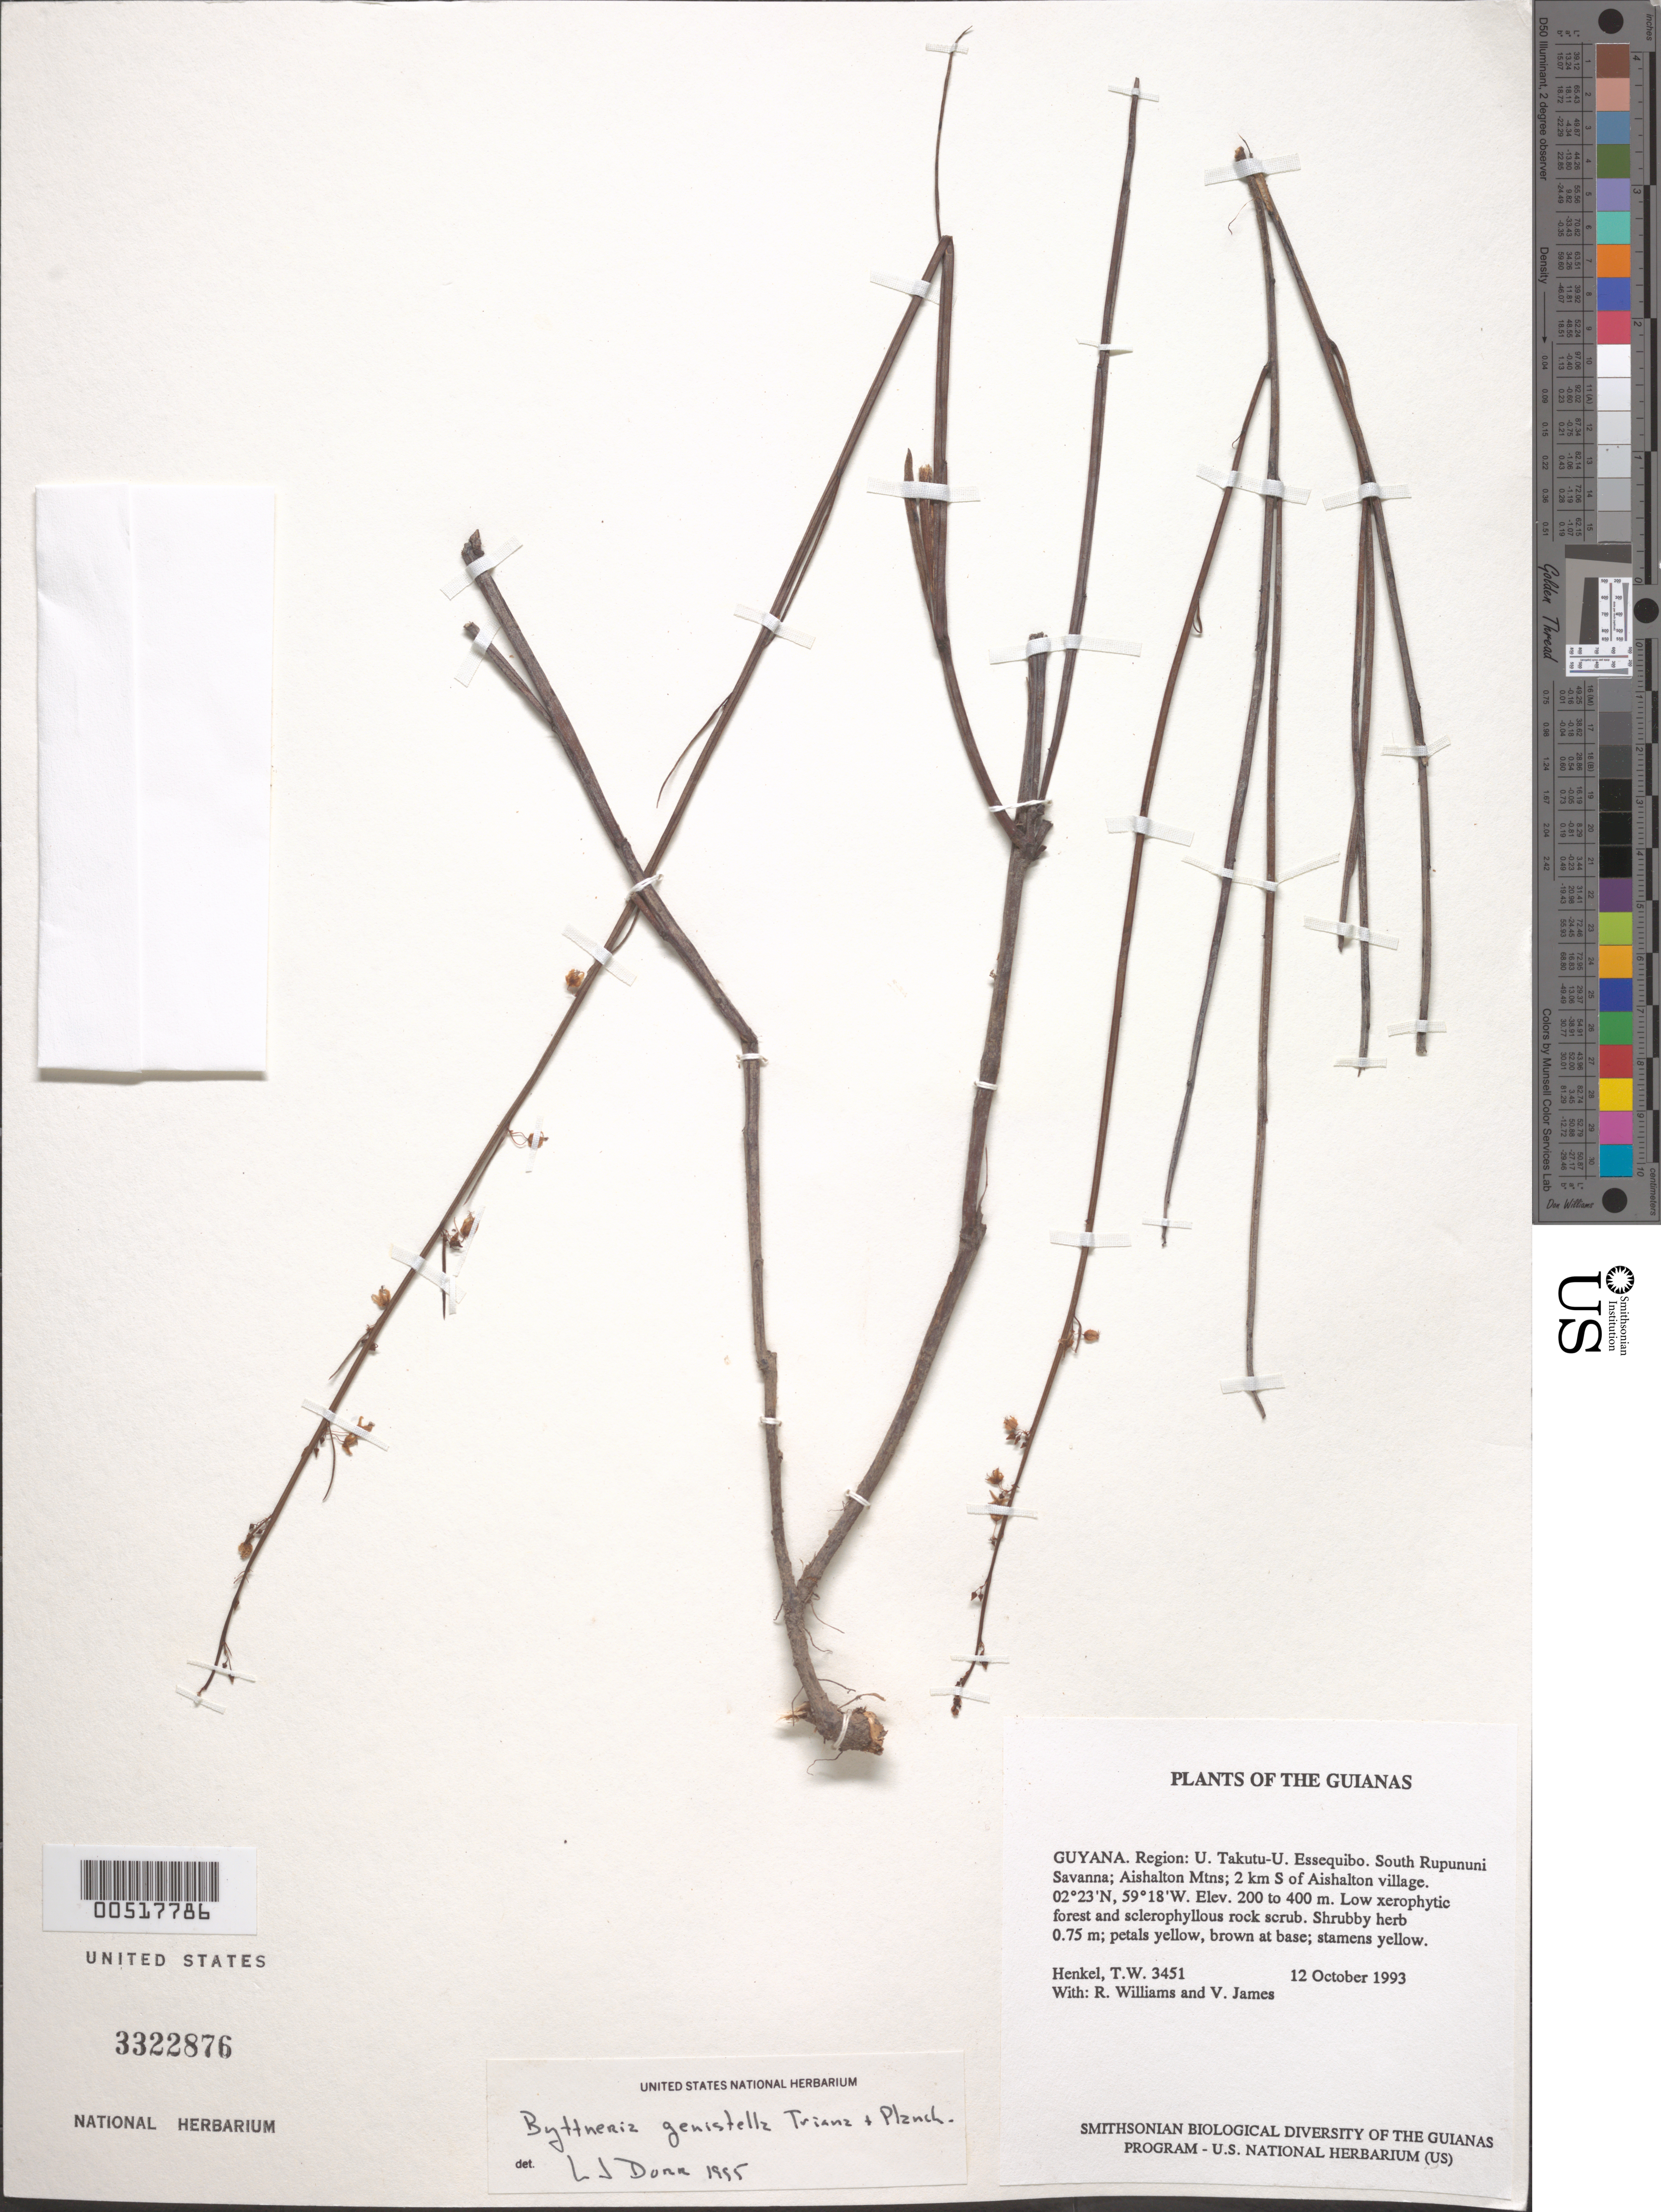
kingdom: Plantae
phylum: Tracheophyta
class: Magnoliopsida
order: Malvales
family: Malvaceae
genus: Byttneria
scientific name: Byttneria genistella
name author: Triana & Planch.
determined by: Dorr, L. J., (BOT), Smithsonian Institution - National Museum of Natural History (UNITED STATES)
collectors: T. Henkel, R. Williams & V. James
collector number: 3451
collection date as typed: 12 October 1993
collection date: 1993-10-12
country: Guyana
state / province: U. Takutu-U. Essequibo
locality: South Rupununi Savanna; Aishalton Mts; 2 km S of Aishalton village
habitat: Low xerophytic forest and sclerophyllous rock scrub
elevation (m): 200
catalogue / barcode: US 3322876